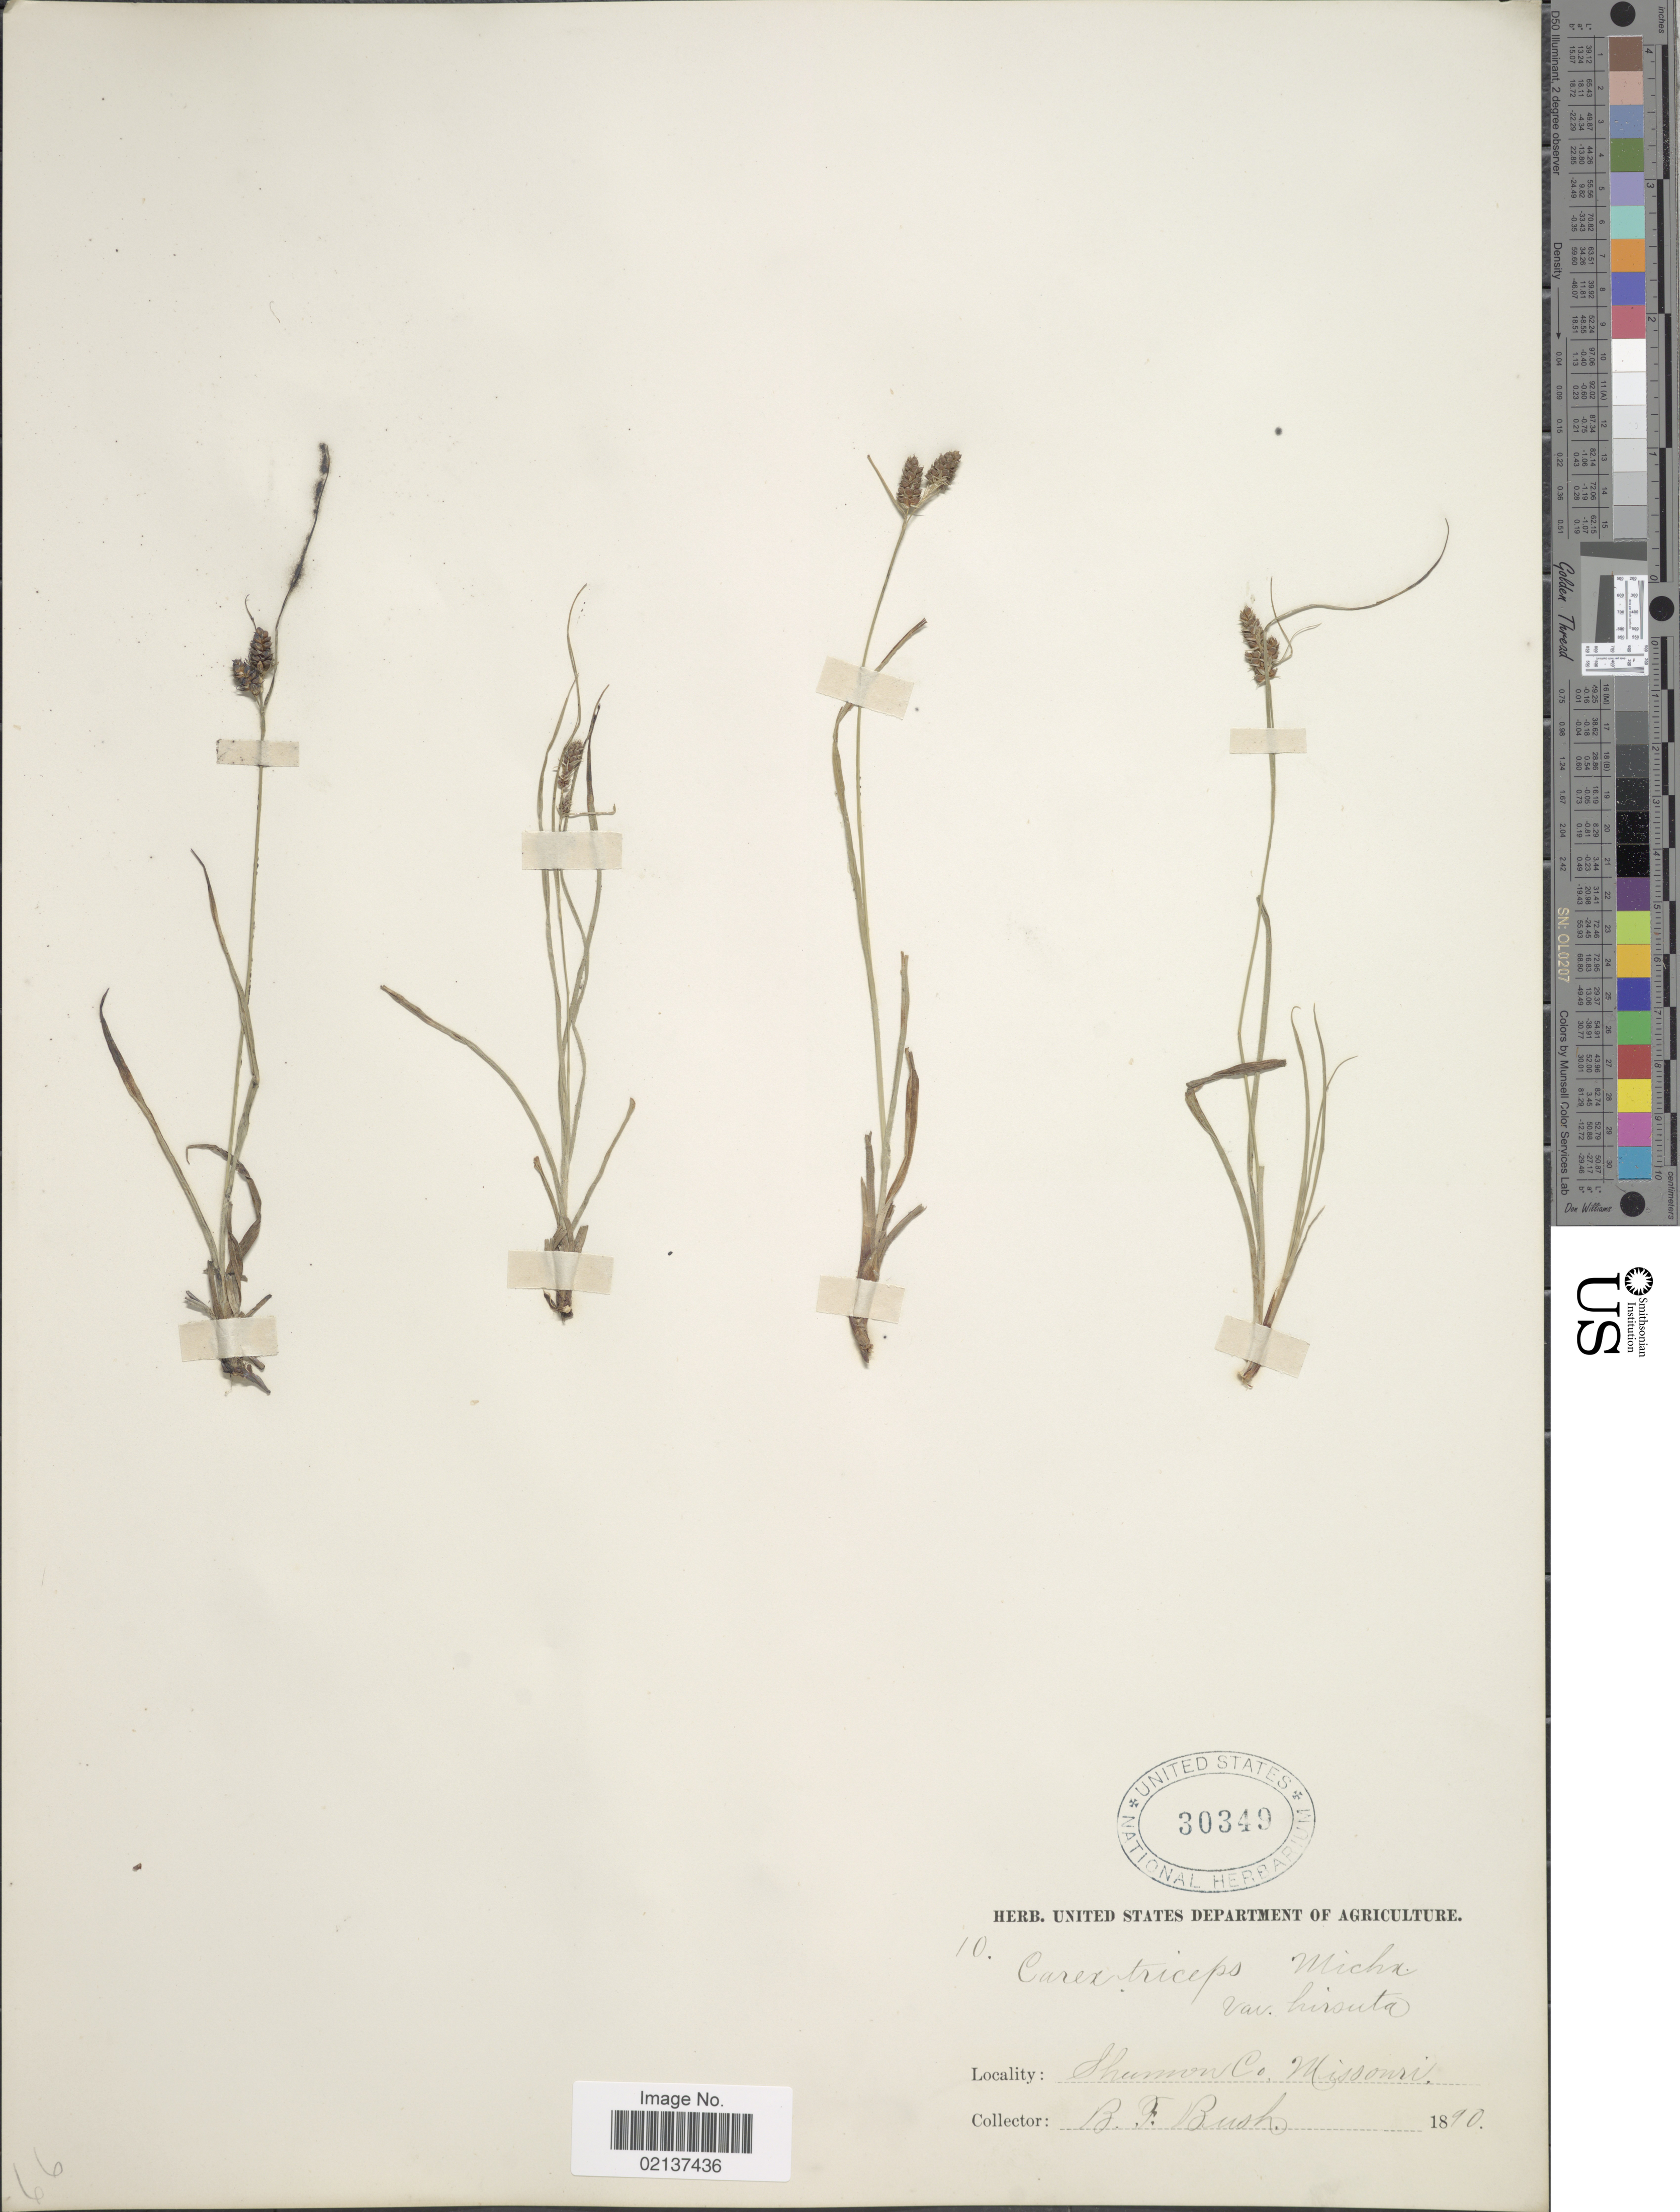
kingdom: Plantae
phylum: Tracheophyta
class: Liliopsida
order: Poales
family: Cyperaceae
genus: Carex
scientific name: Carex hirsutella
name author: Mack.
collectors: B. F. Bush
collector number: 10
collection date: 1890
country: United States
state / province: Missouri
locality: Shannon Co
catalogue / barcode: US 30349